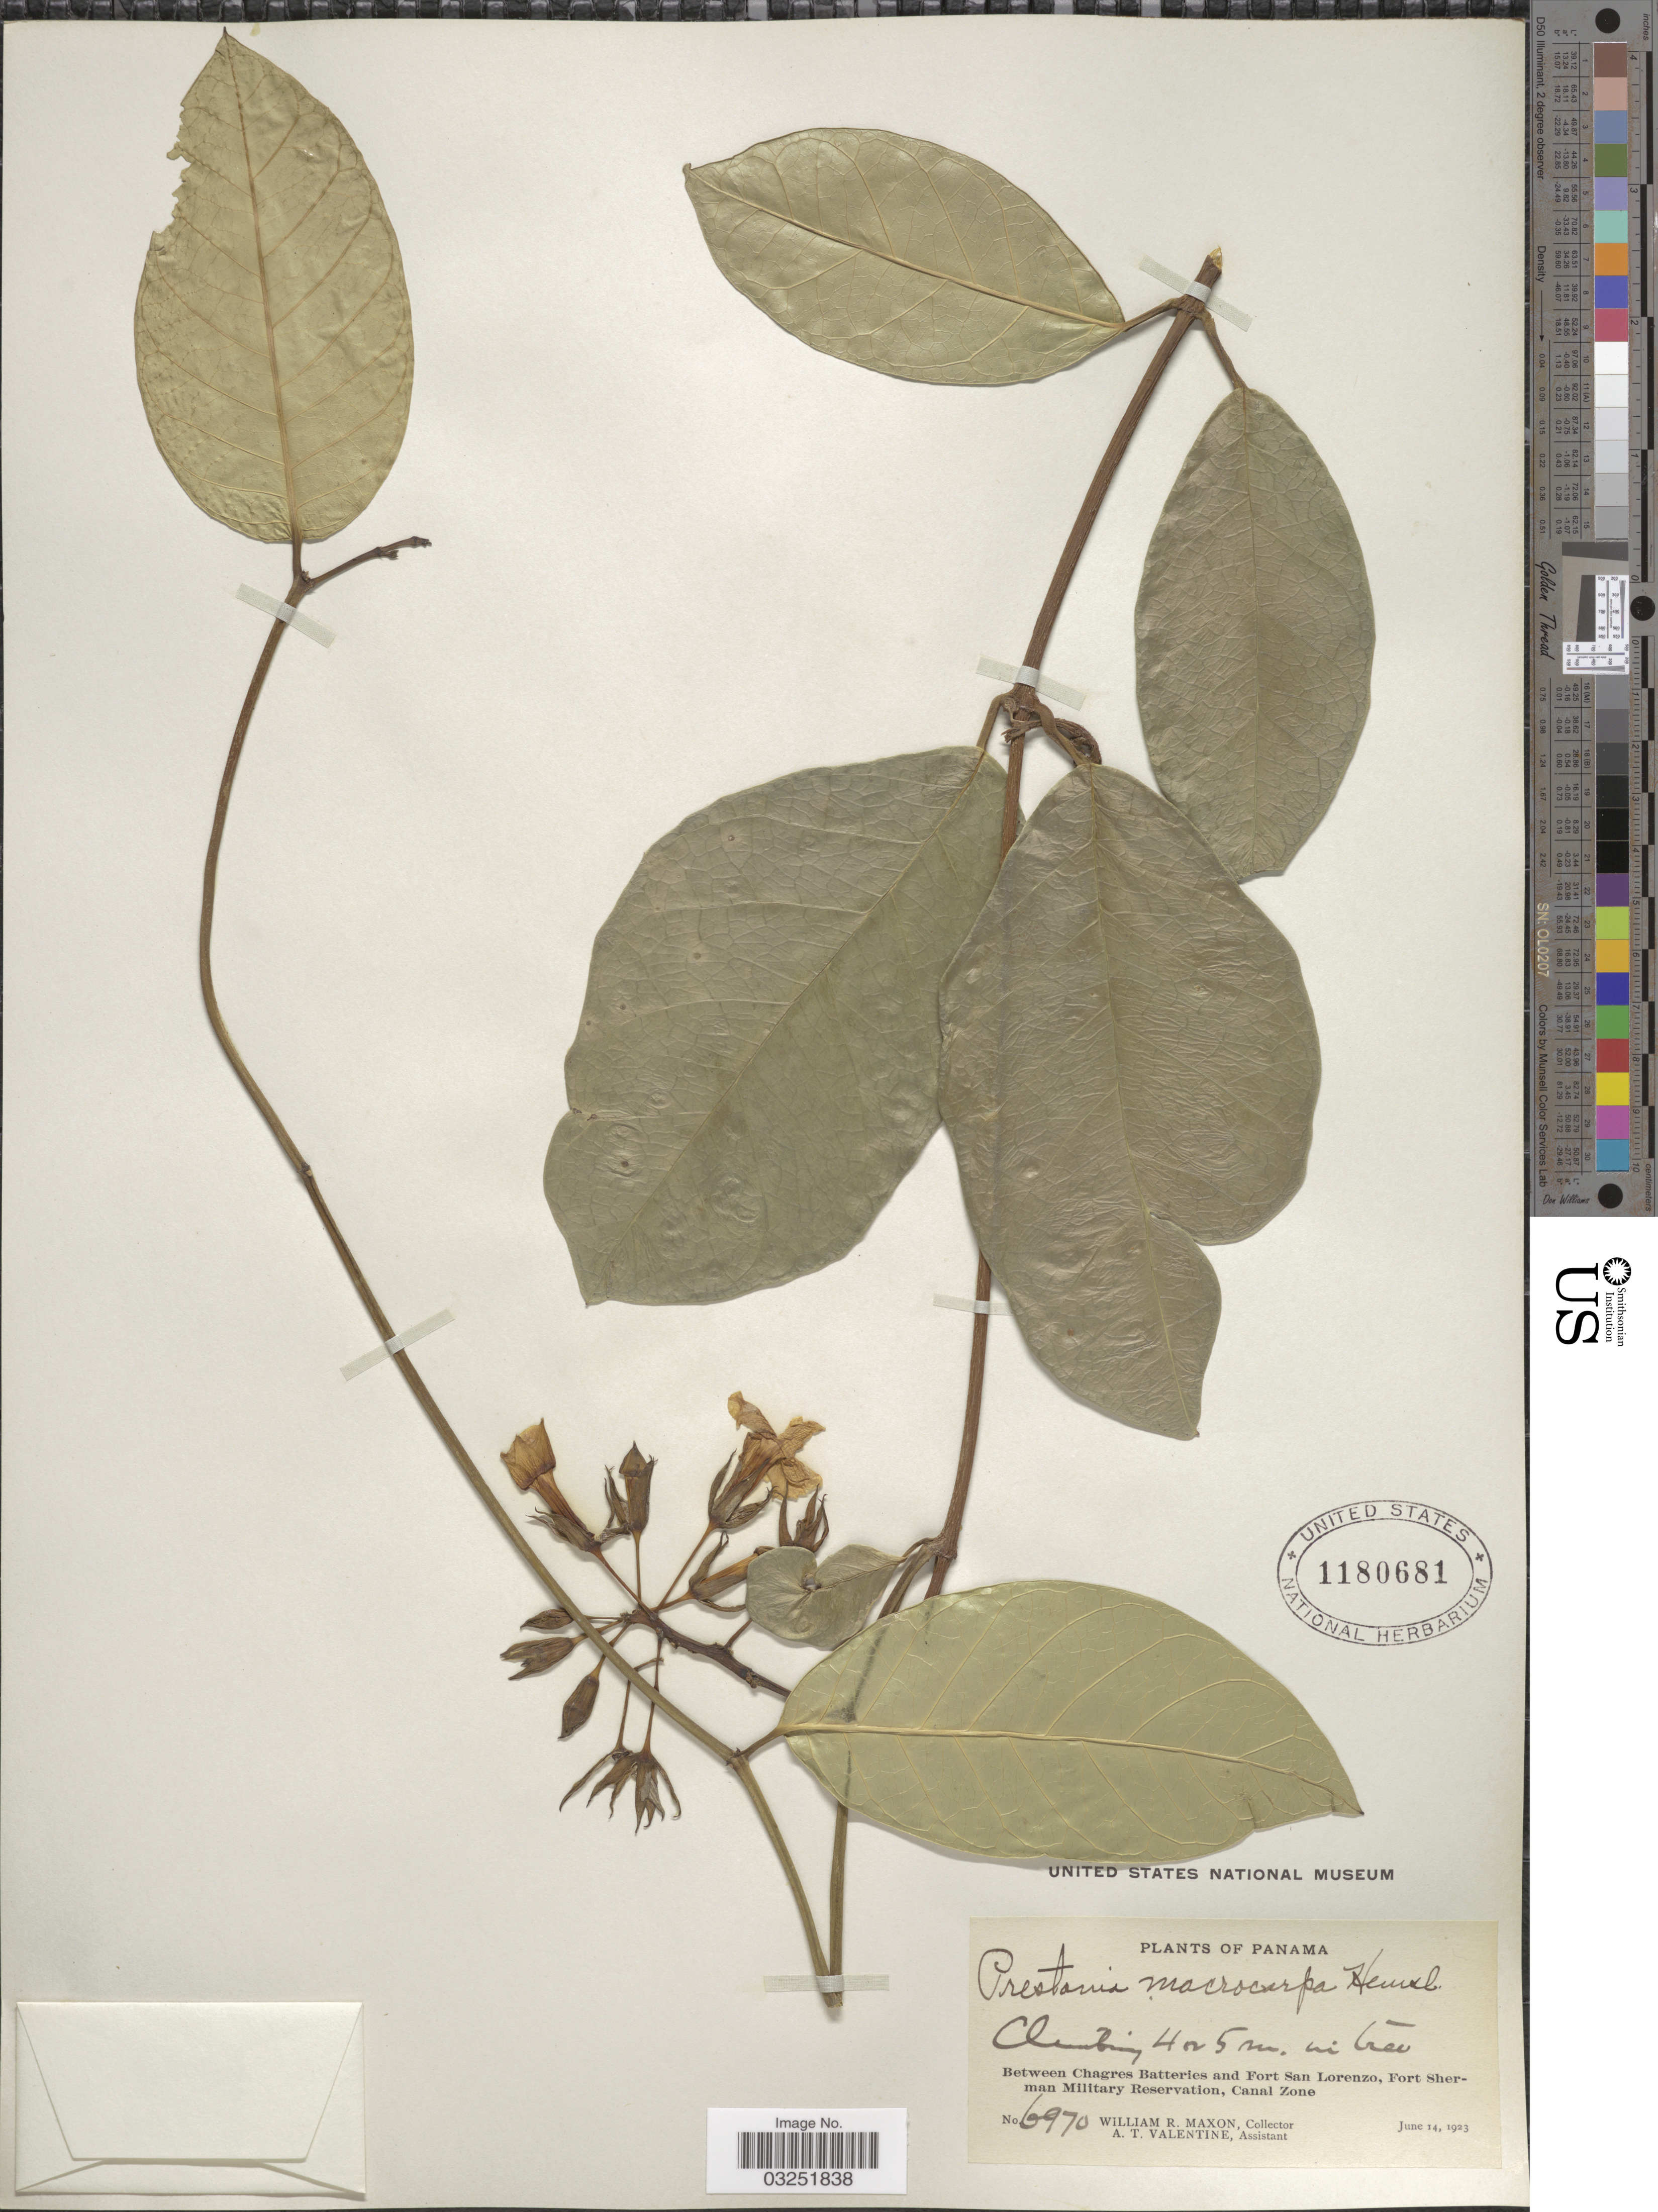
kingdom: Plantae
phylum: Tracheophyta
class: Magnoliopsida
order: Gentianales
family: Apocynaceae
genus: Prestonia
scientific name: Prestonia portobellensis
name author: (Beurl.) Woodson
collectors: W. R. Maxon & A. Valentine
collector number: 6970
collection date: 1923-06-14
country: Panama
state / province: Colón / Panamá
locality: Between Chagres Batteries and Fort San Lorenzo, Fort Sherman Military Reservation, Canal Zone.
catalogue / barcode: US 1180681